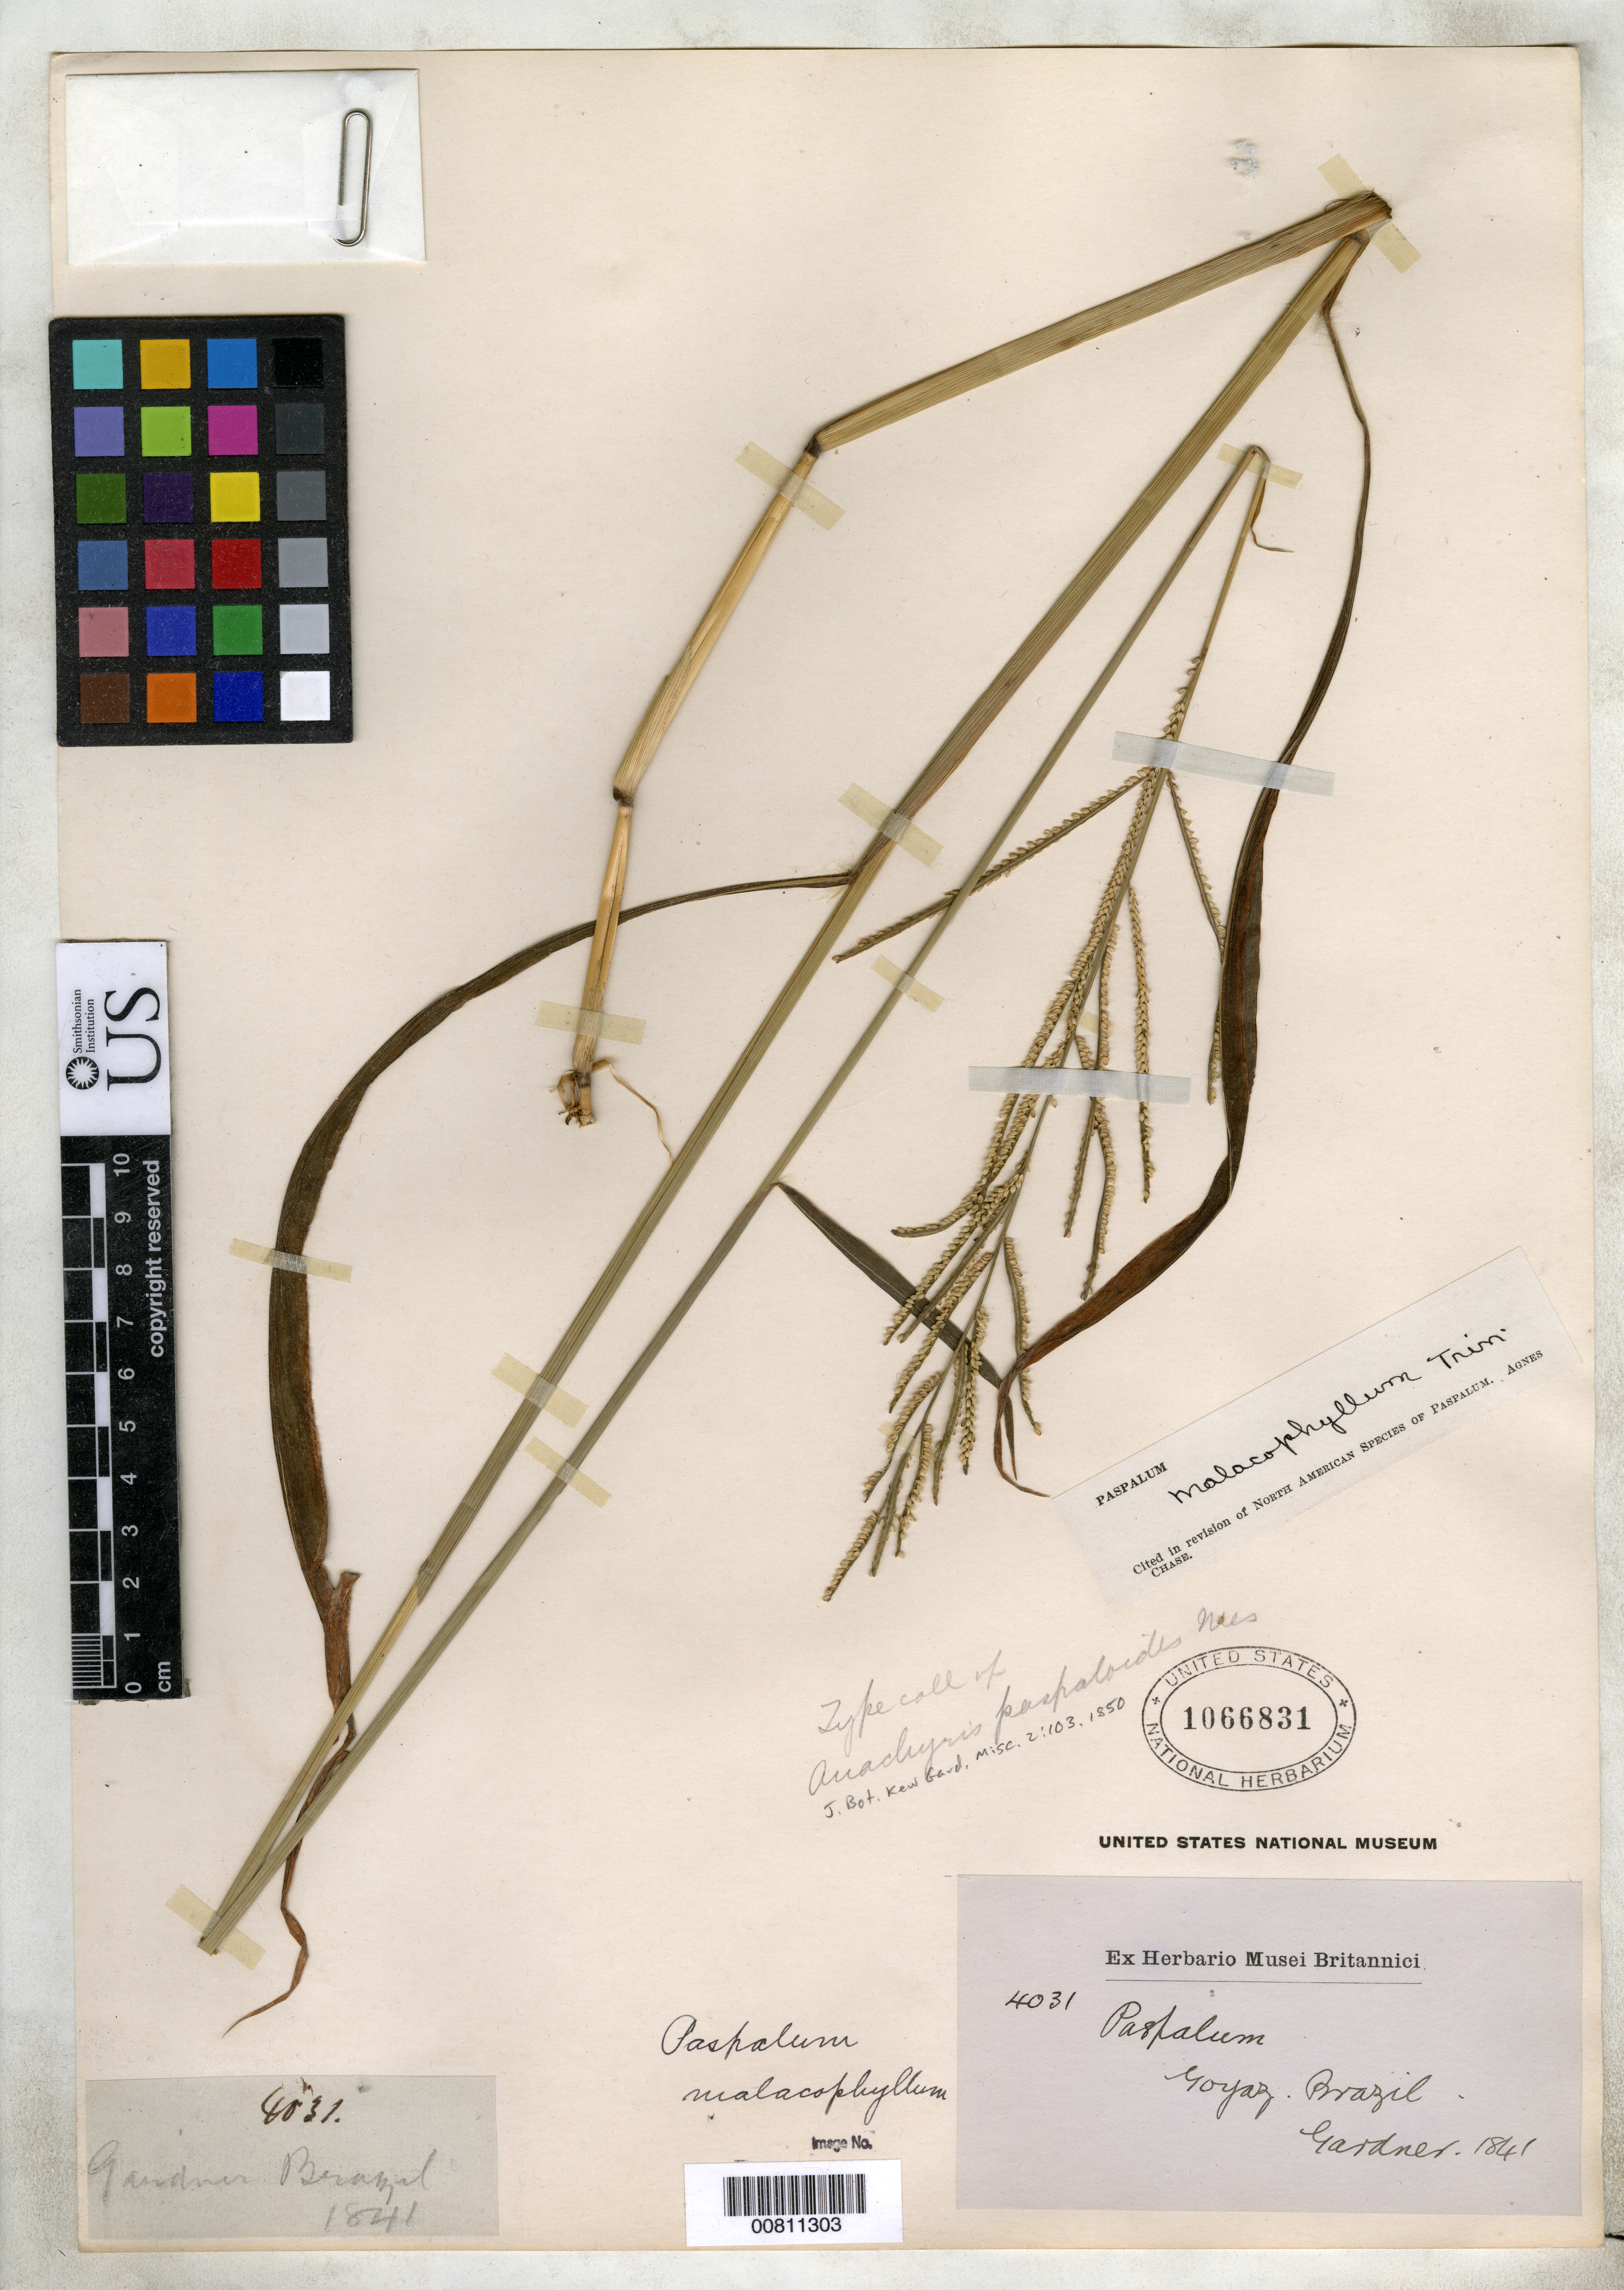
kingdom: Plantae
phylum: Tracheophyta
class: Liliopsida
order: Poales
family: Poaceae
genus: Anachyris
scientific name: Anachyris paspaloides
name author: Nees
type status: Isotype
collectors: G. Gardner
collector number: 4031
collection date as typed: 1841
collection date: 1841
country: Brazil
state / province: Goiás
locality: Goyaz.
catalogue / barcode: US 1066831